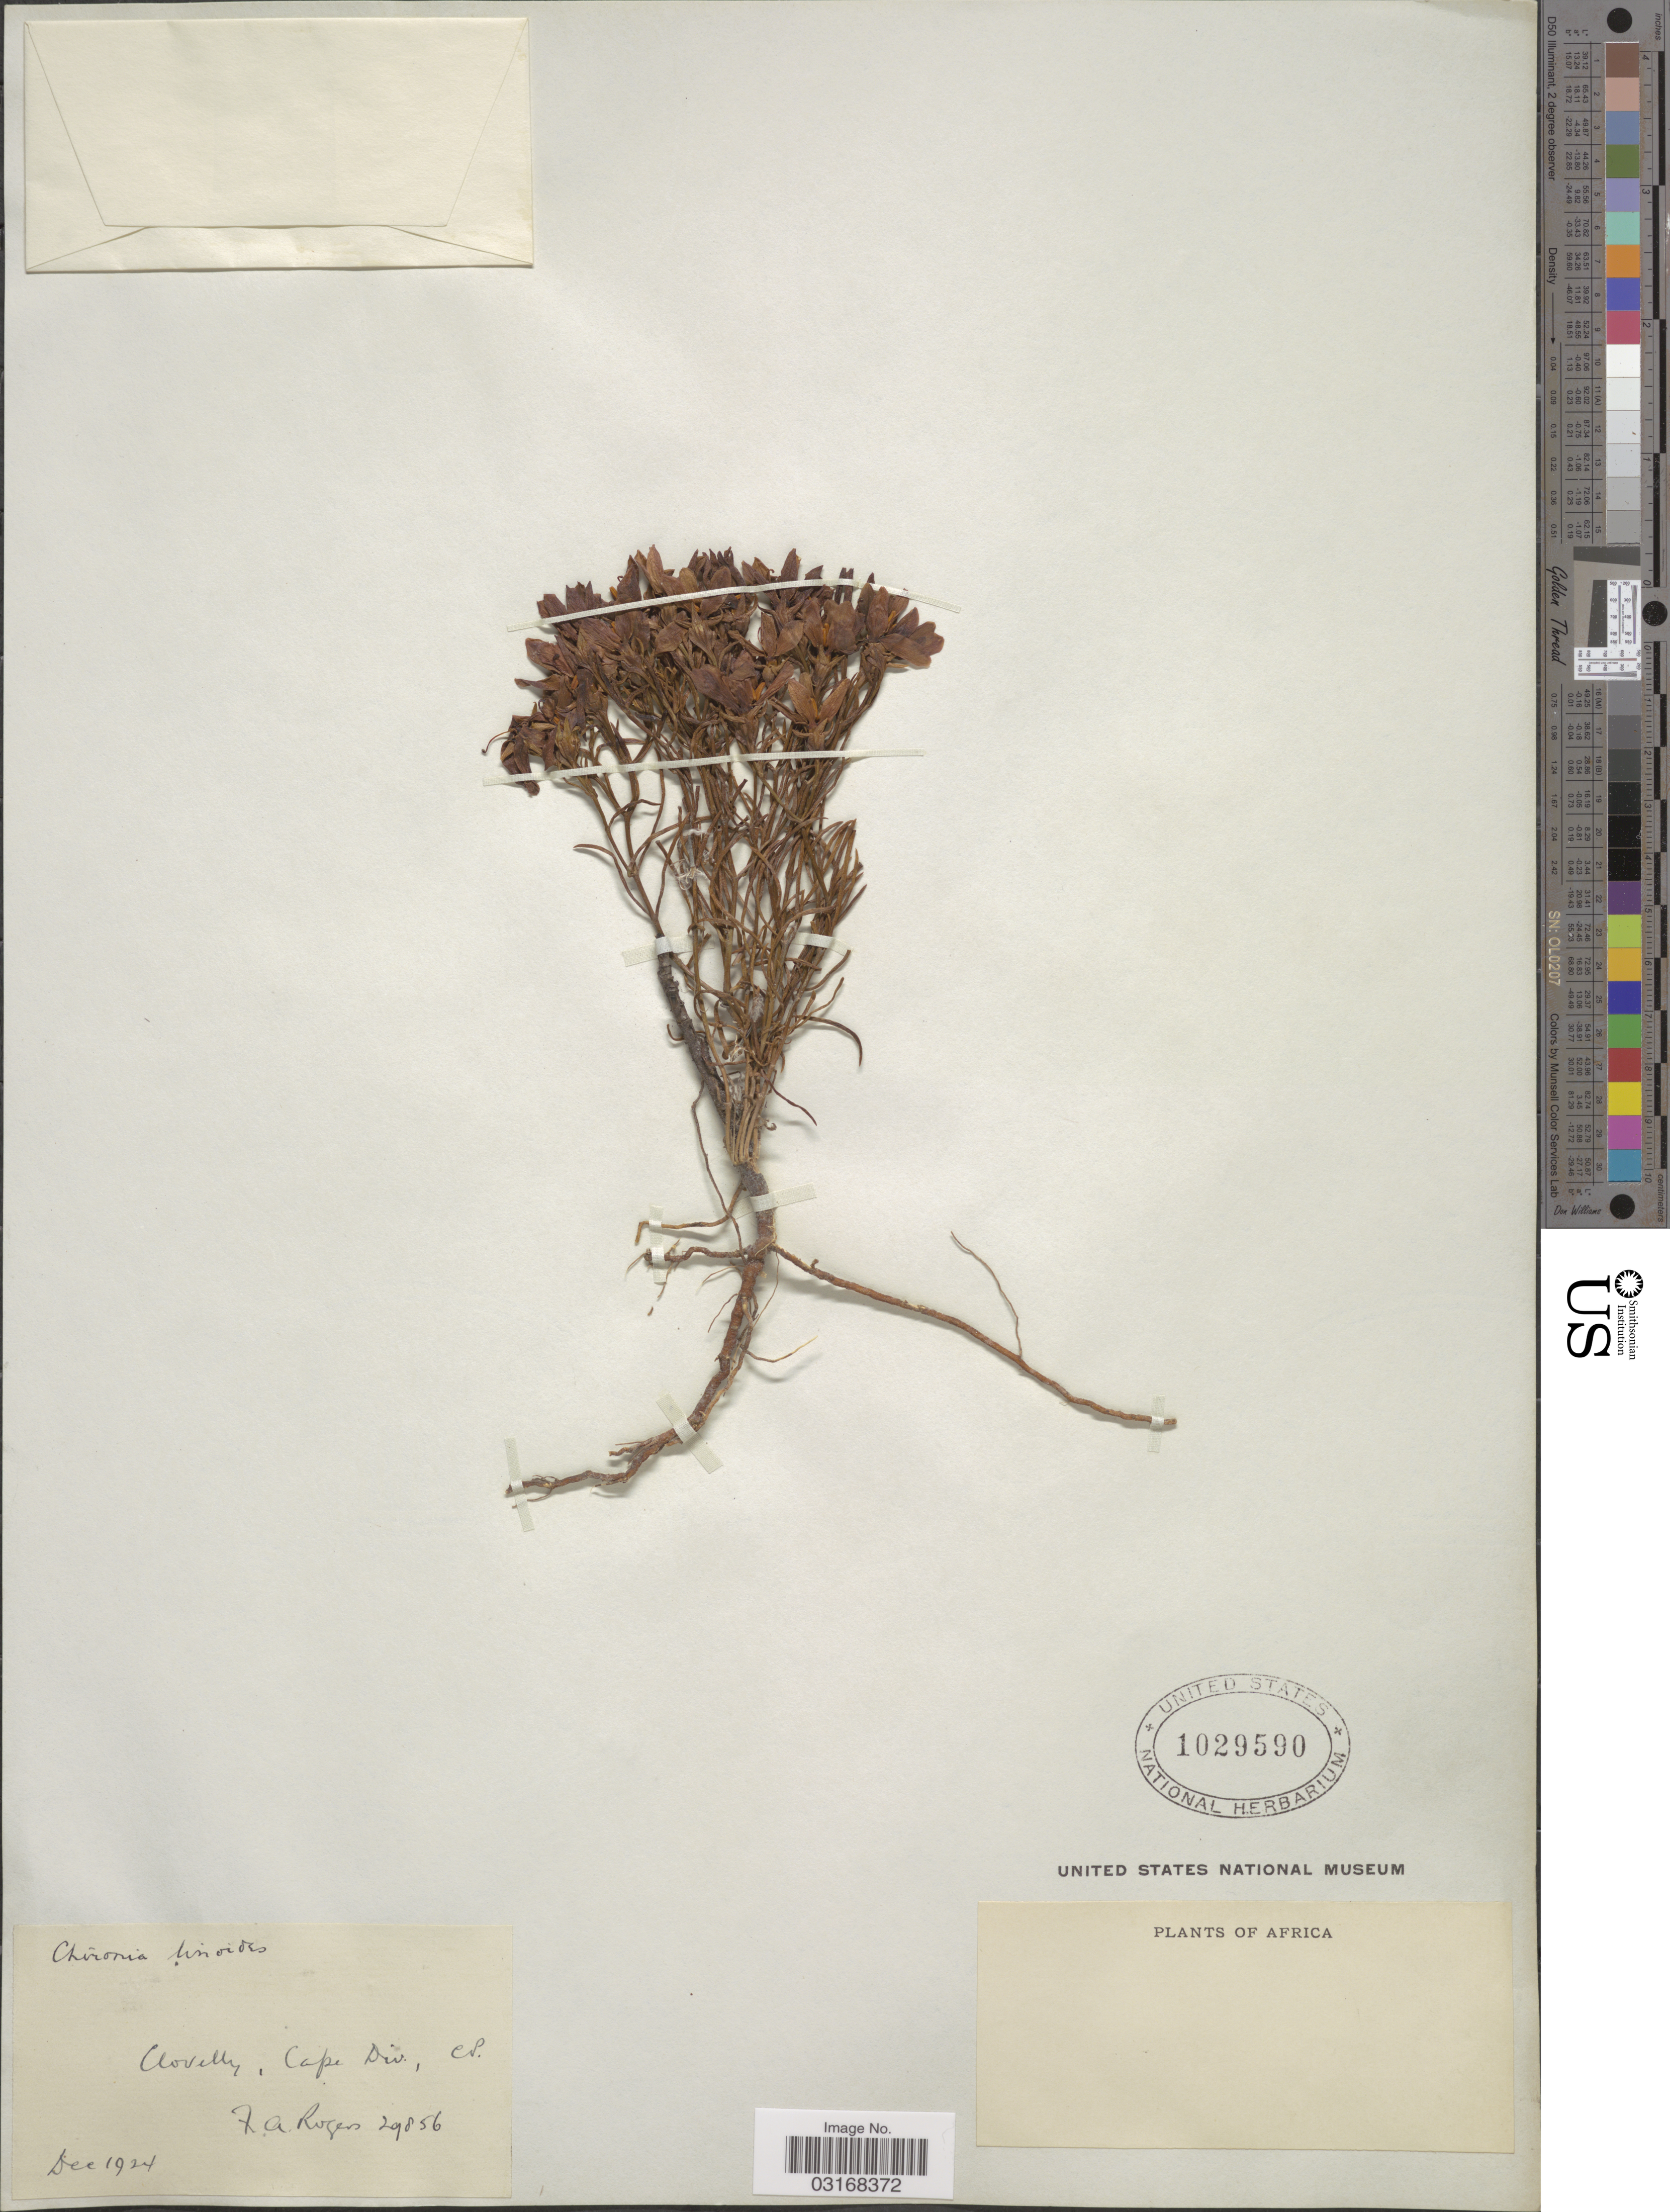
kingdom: Plantae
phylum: Tracheophyta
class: Magnoliopsida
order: Gentianales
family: Gentianaceae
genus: Chironia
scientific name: Chironia linoides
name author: L.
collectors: F. A. Rogers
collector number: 29856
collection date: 1924-12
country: South Africa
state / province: Western Cape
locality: Clovelly, Cape Div., CP. Africa.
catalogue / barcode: US 1029590